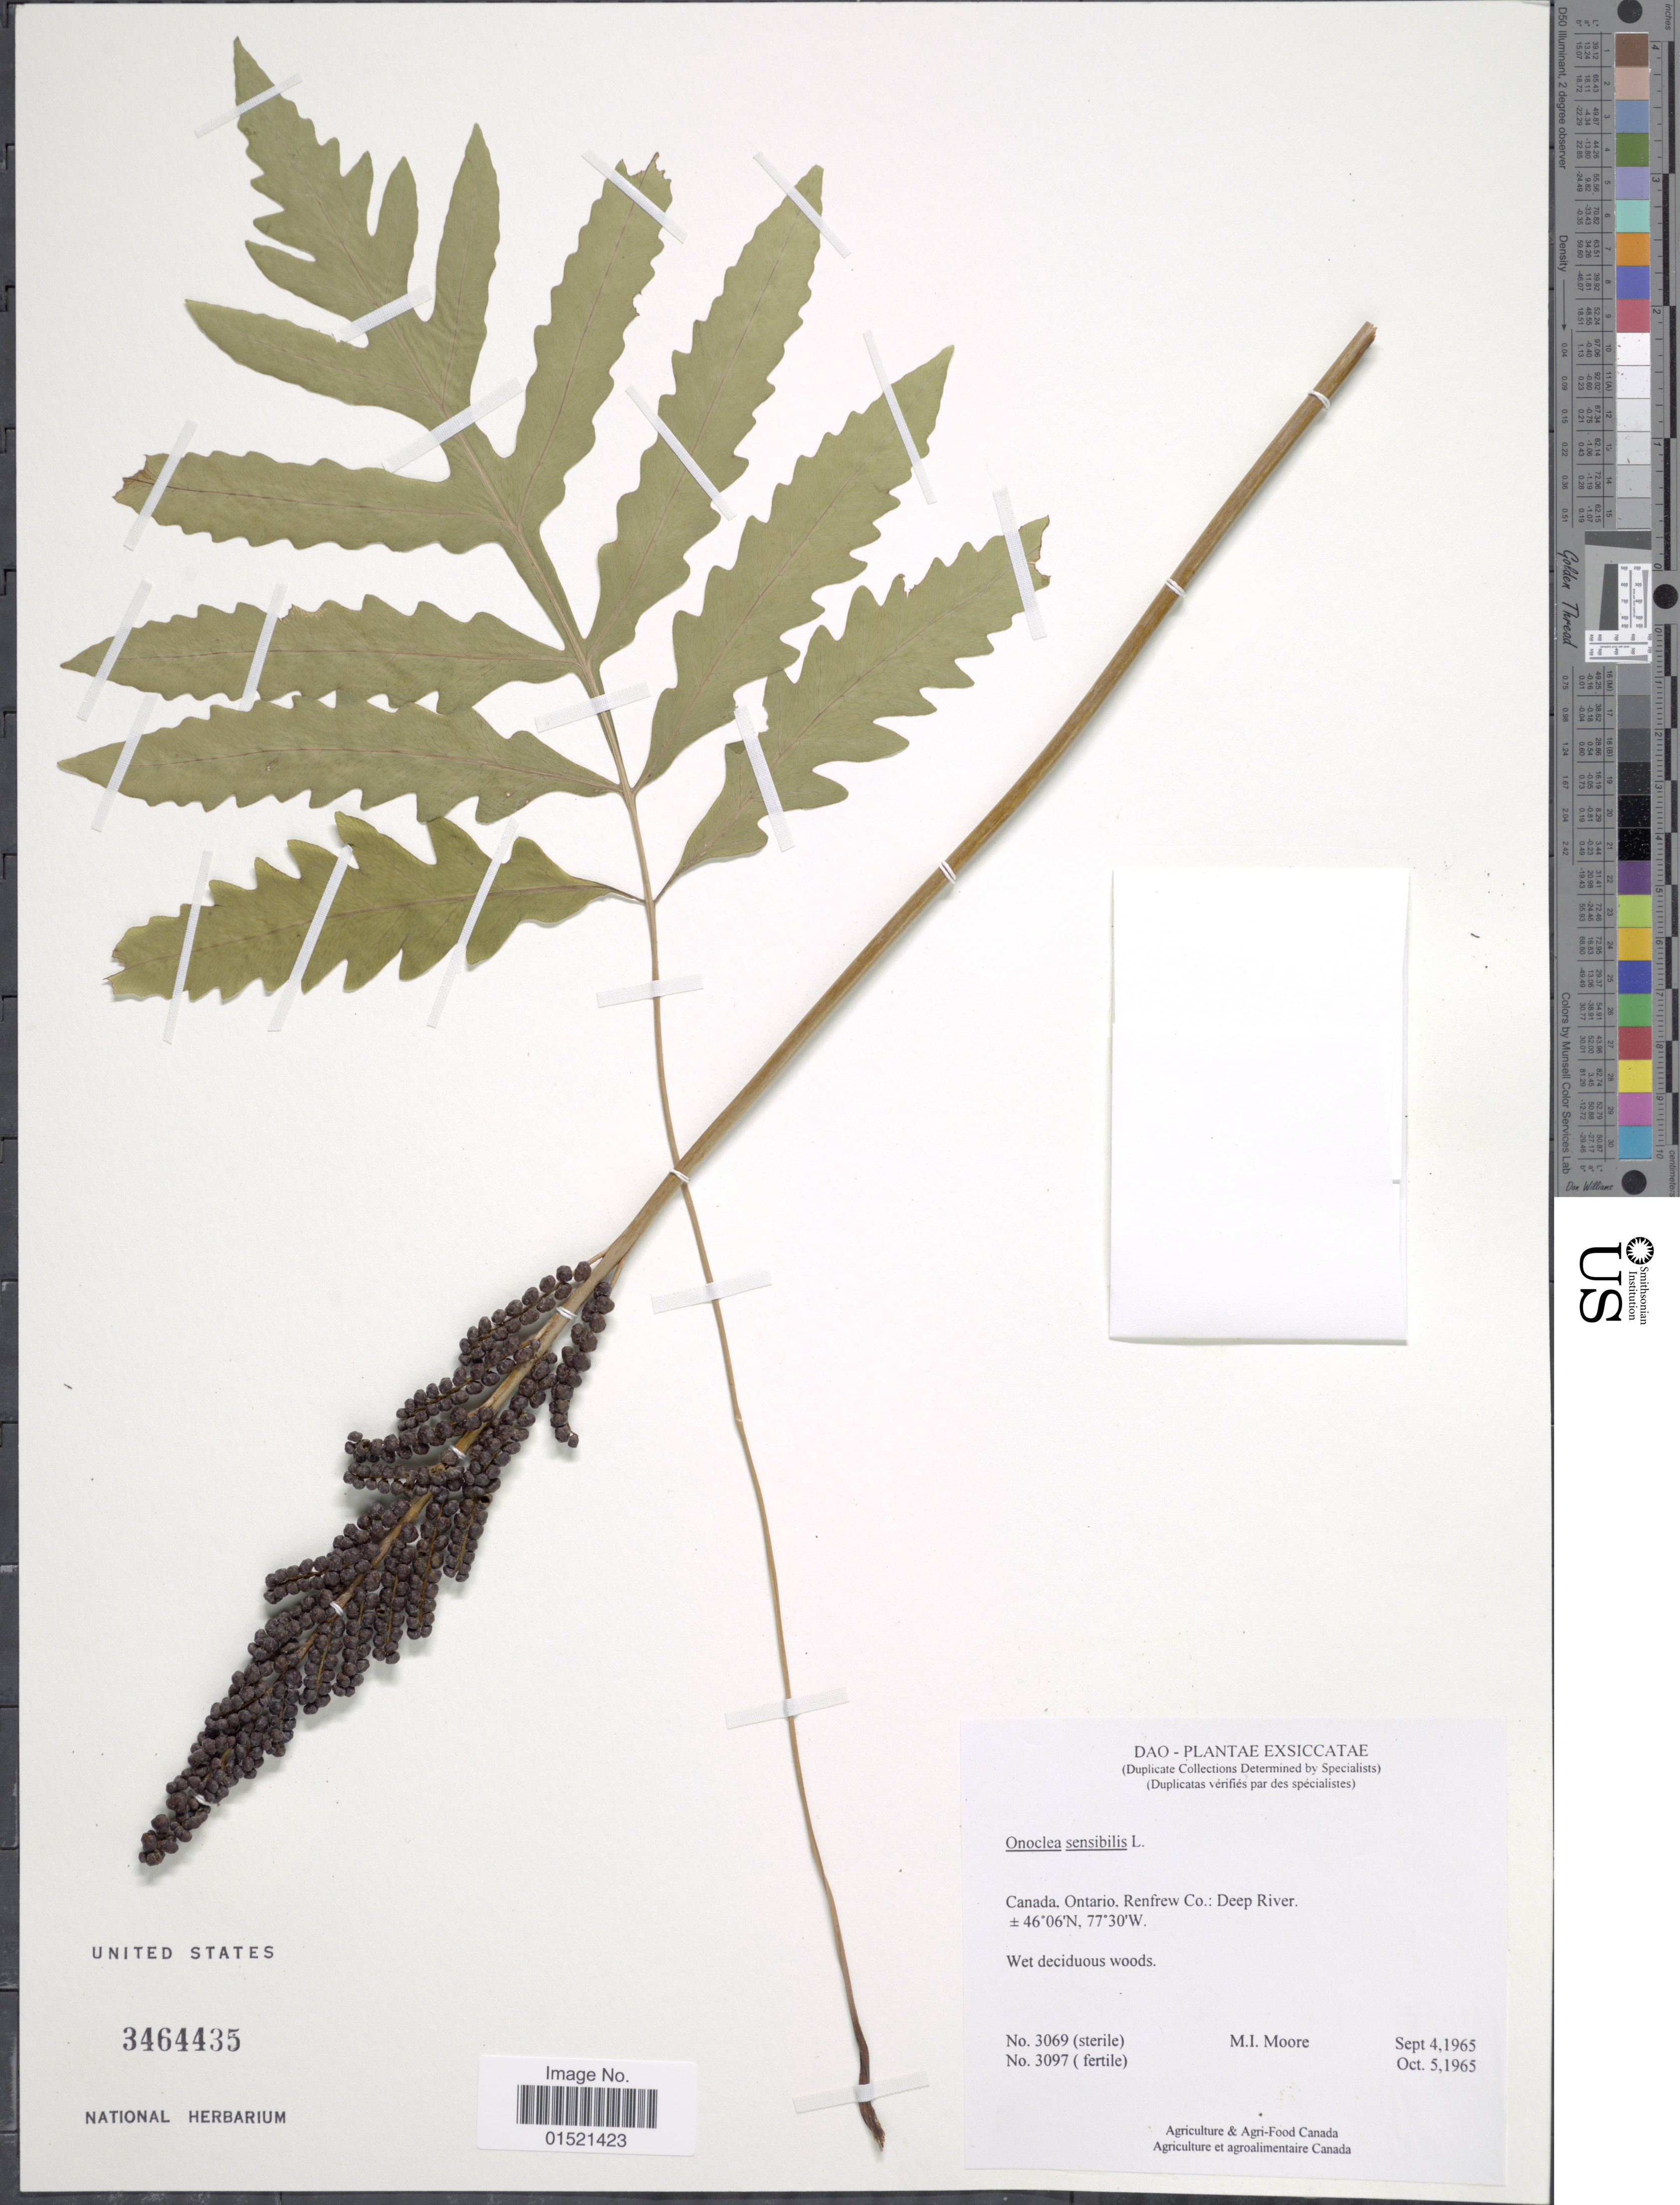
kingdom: Plantae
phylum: Tracheophyta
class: Polypodiopsida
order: Polypodiales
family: Onocleaceae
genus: Onoclea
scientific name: Onoclea sensibilis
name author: L.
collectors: M. Moore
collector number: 3069-3097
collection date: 1965-09-04/1965-10-05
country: Canada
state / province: Ontario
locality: Renfrew Co.: Deep River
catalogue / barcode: US 3464435